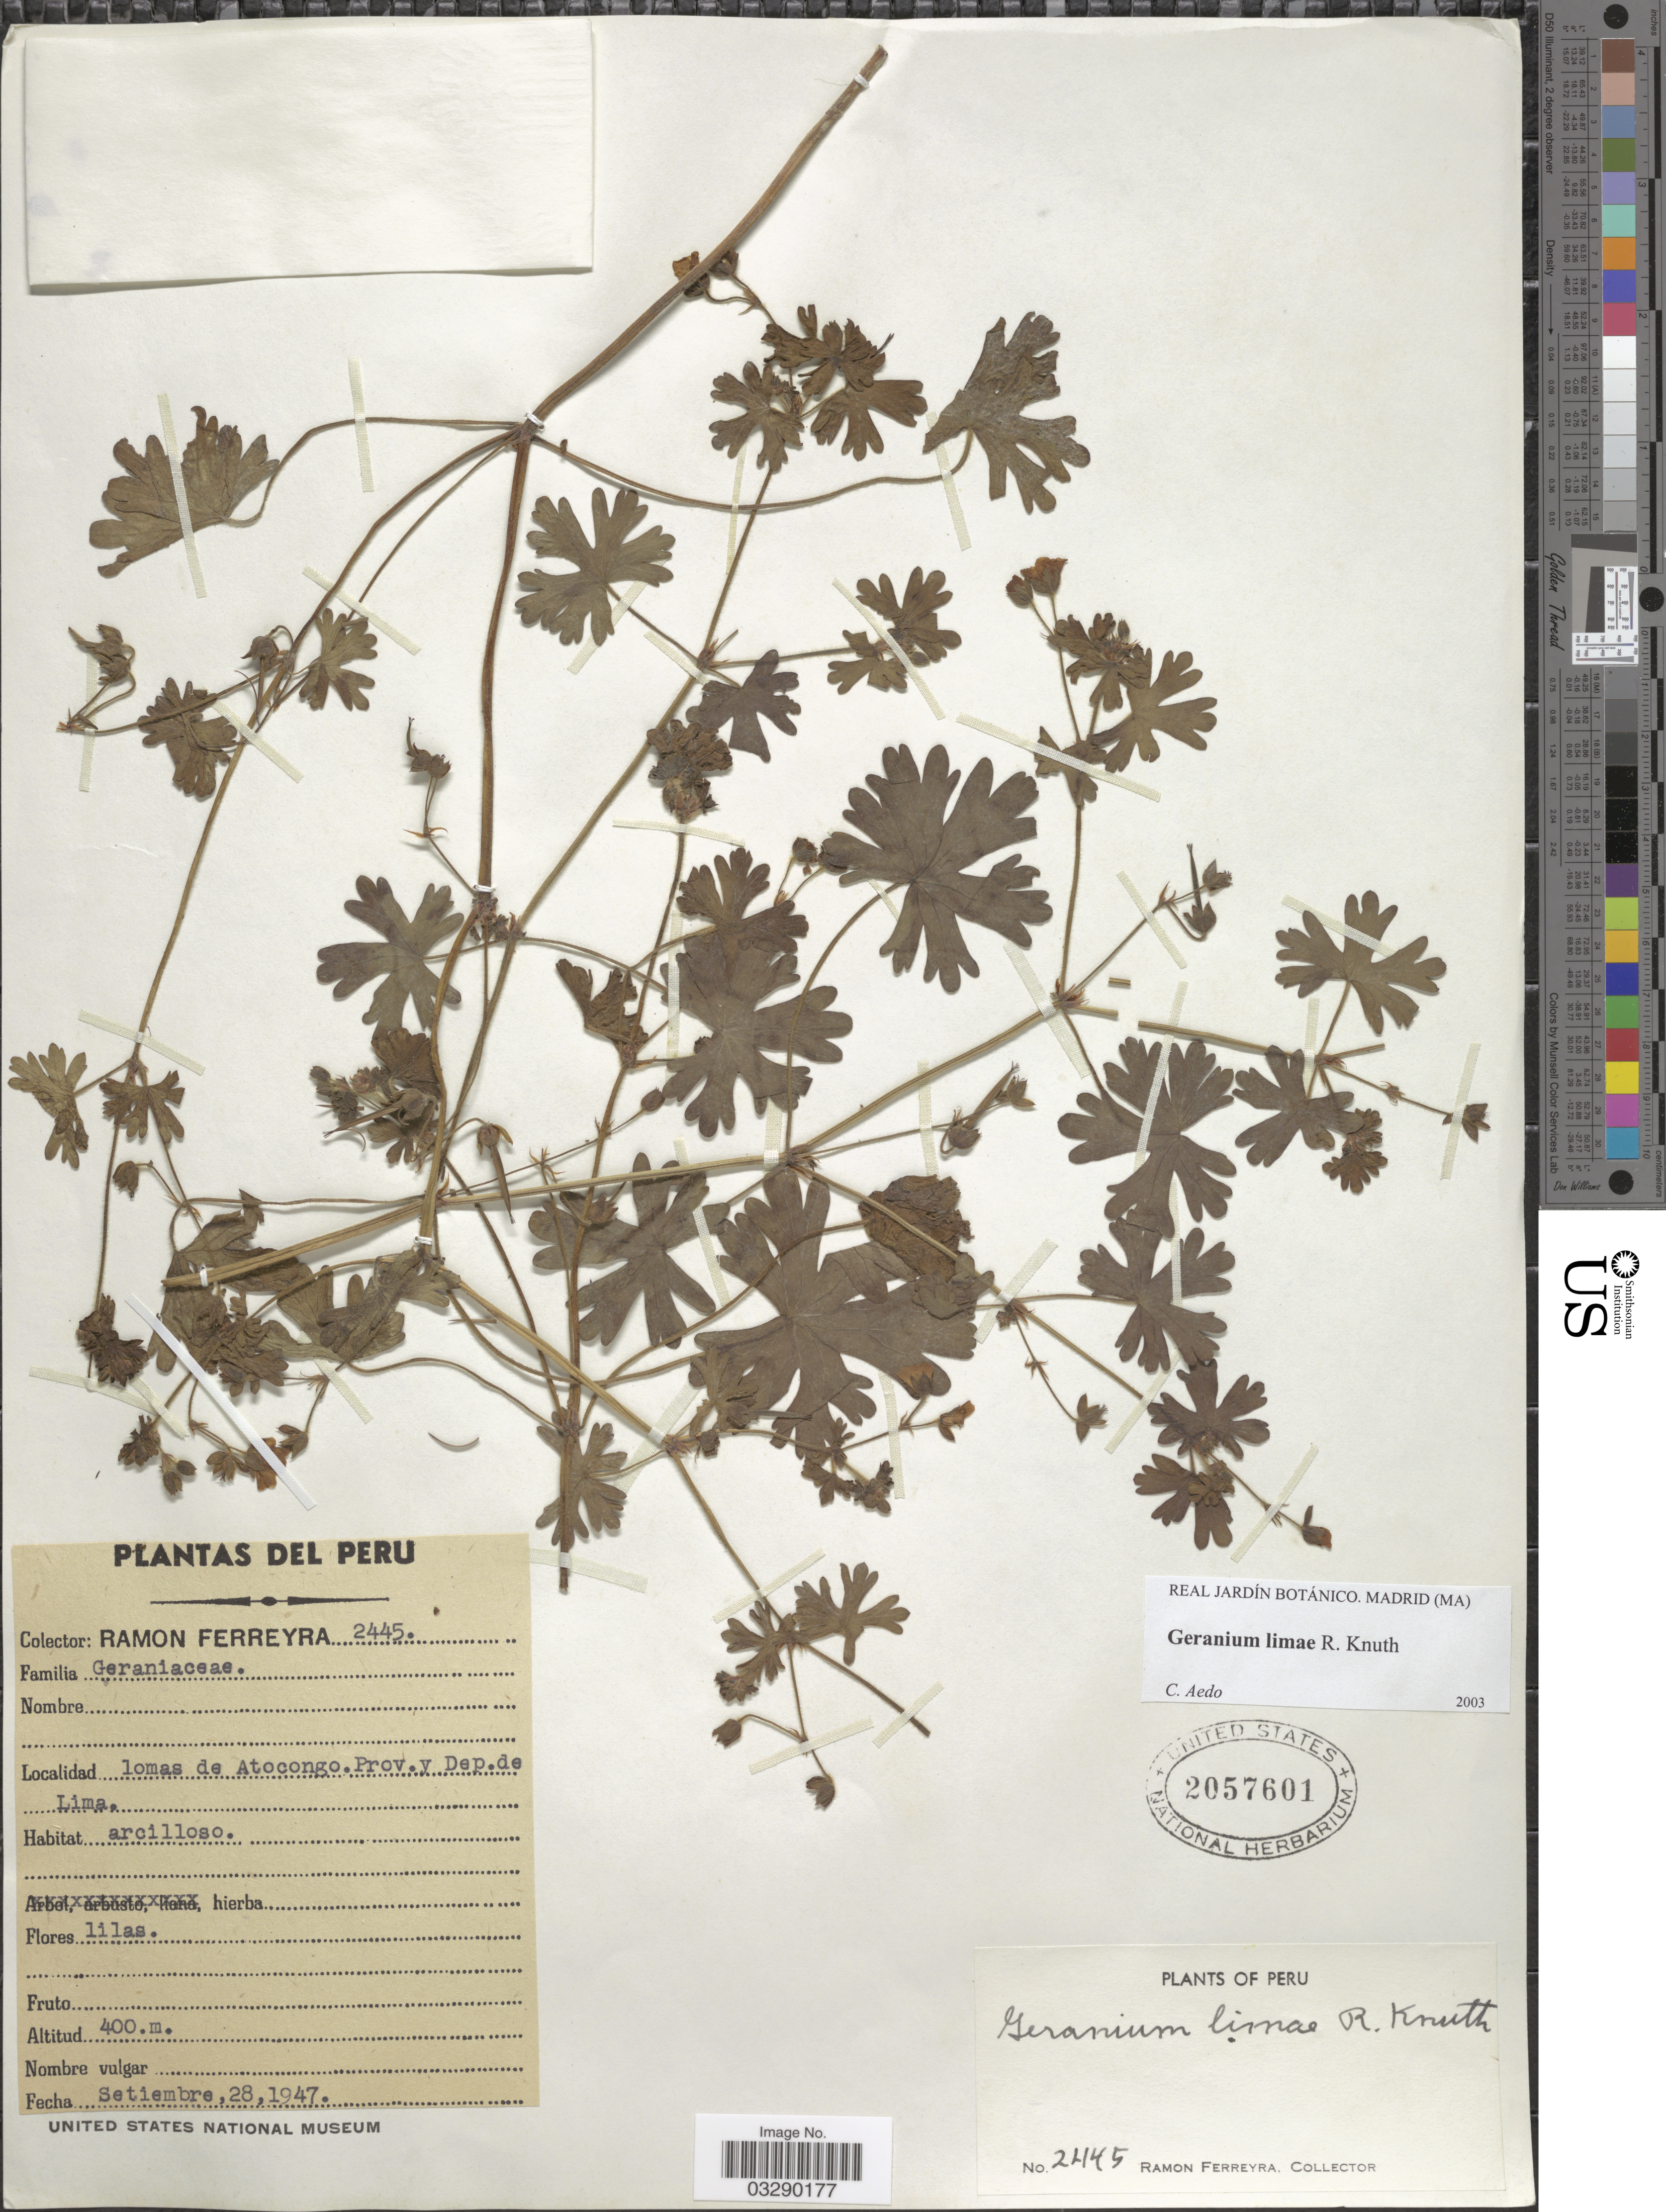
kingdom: Plantae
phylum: Tracheophyta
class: Magnoliopsida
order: Geraniales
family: Geraniaceae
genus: Geranium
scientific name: Geranium limae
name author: R. Knuth in Engl.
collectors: R. A. Ferreyra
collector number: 2445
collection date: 1947-09-28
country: Peru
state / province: Lima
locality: Lomas de Atocongo. Prov. y Dep. de Lima.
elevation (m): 400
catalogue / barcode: US 2057601